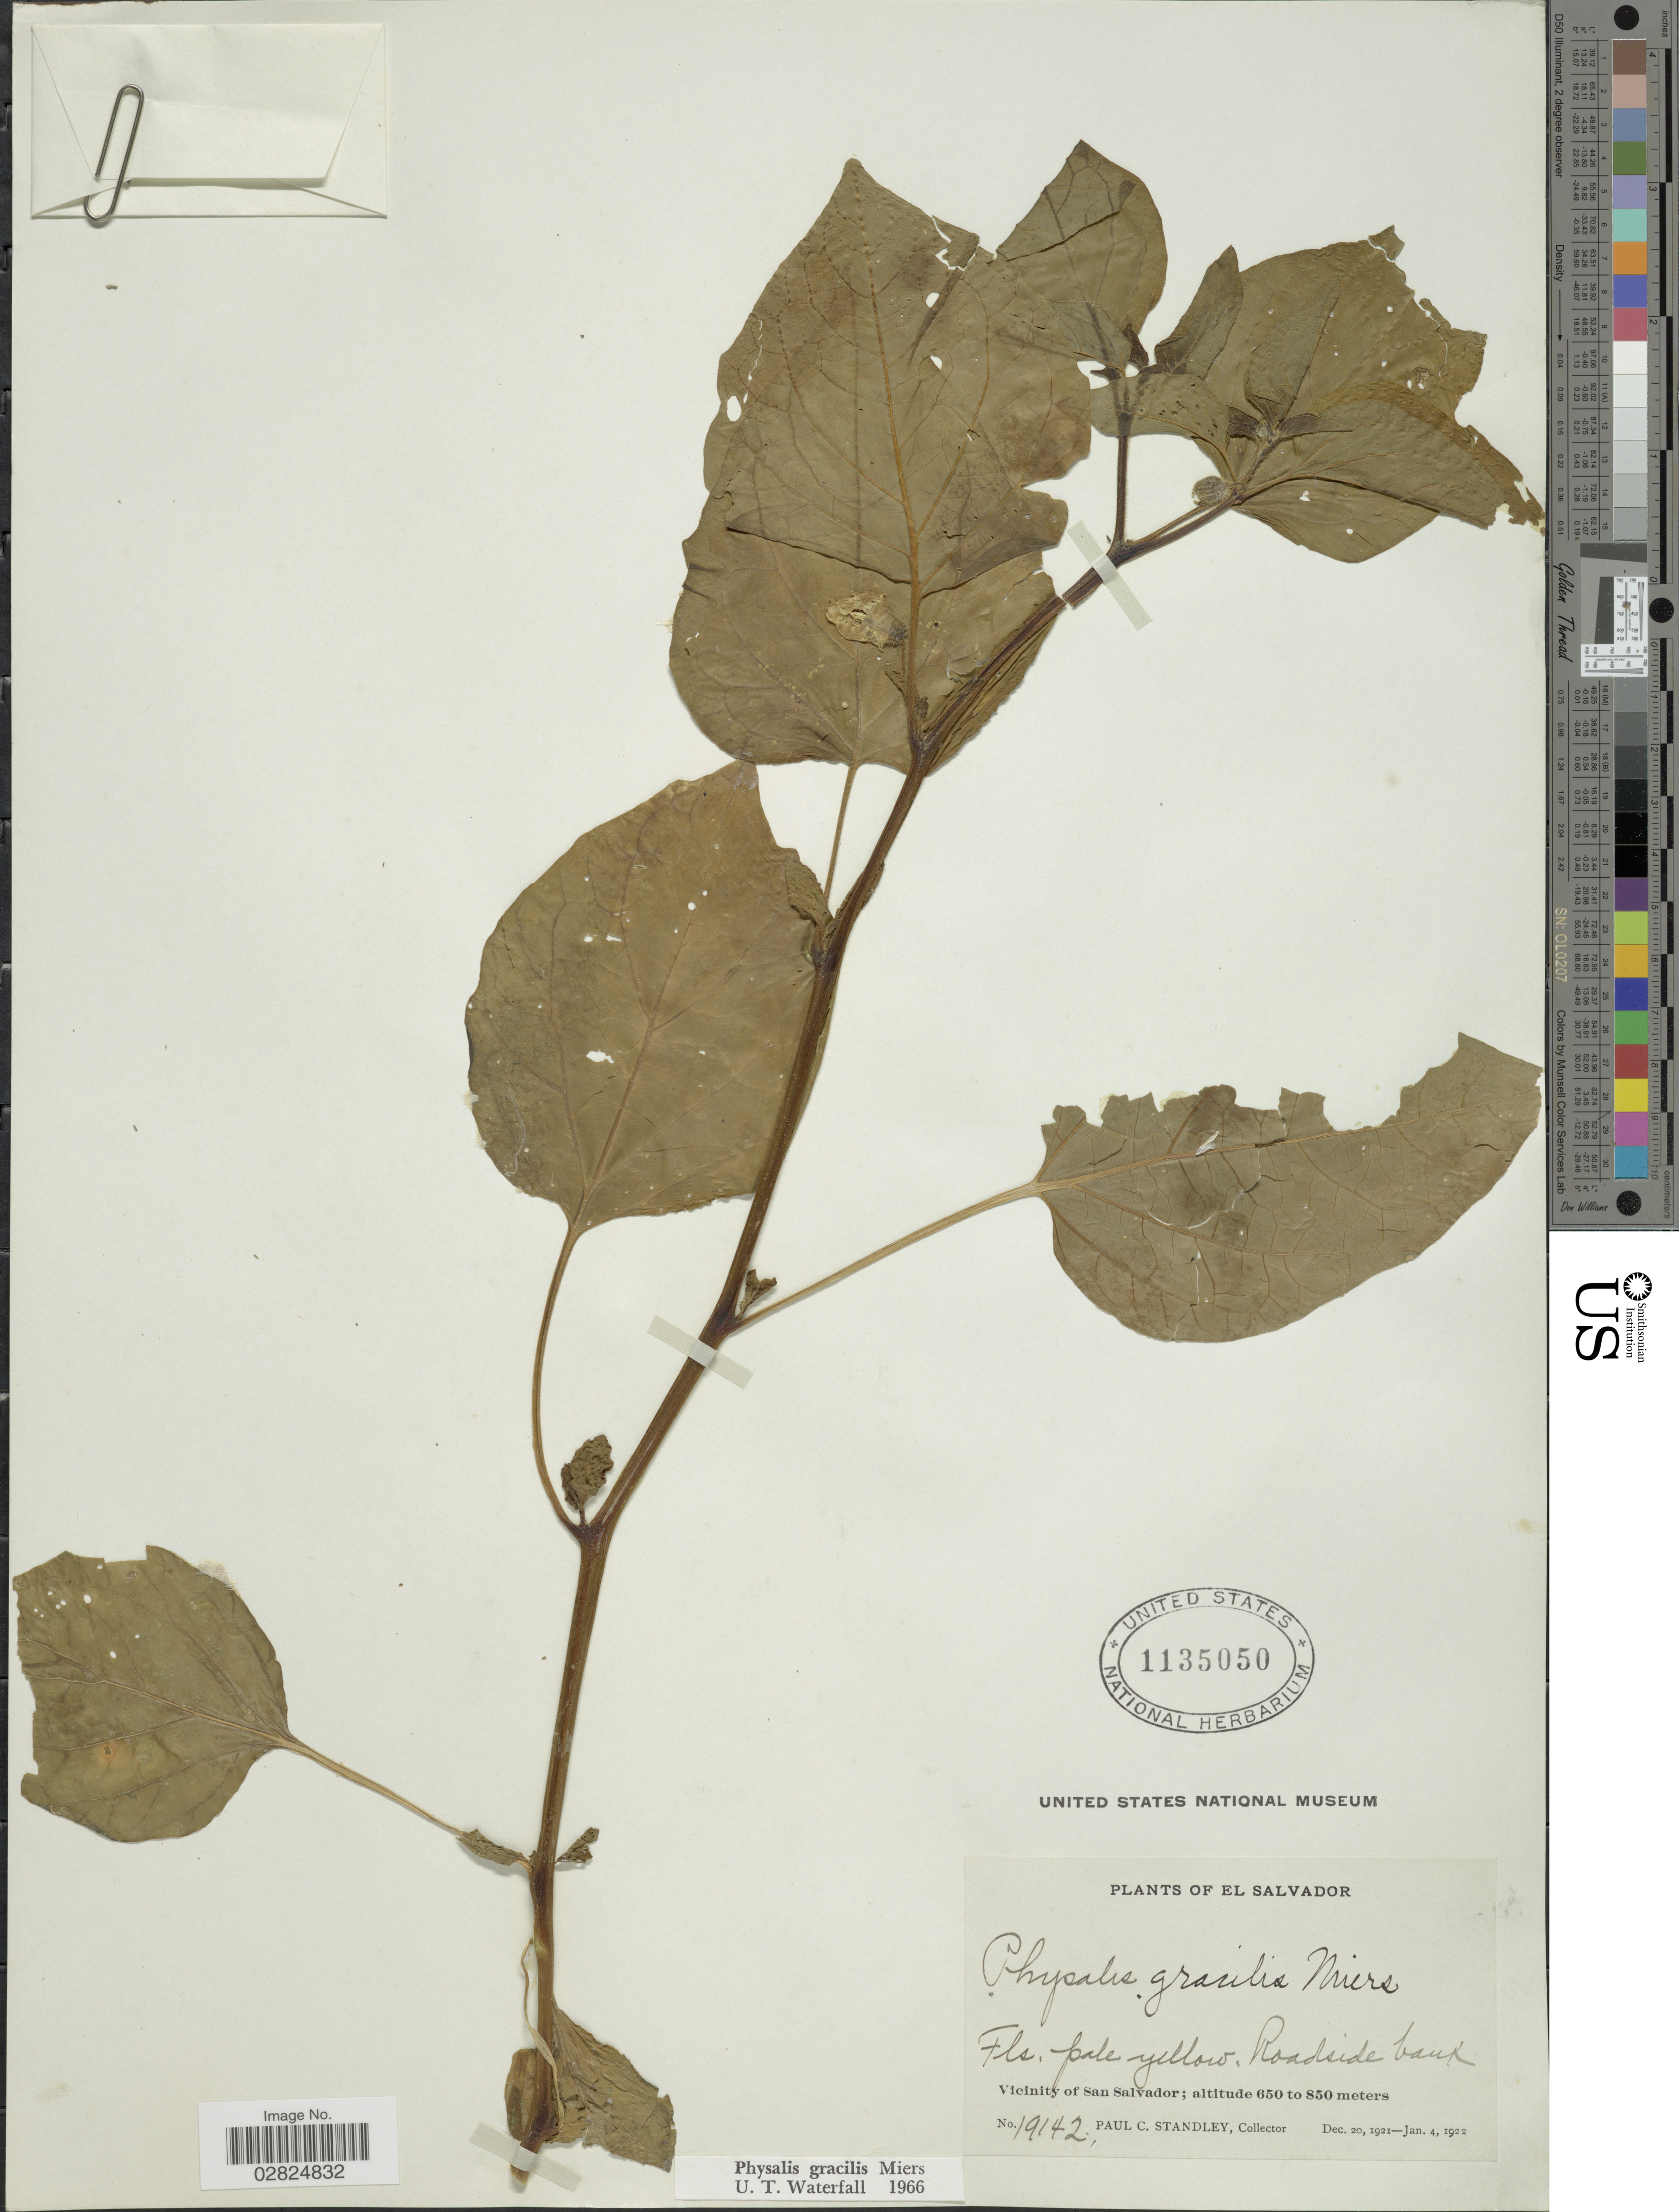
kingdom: Plantae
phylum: Tracheophyta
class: Magnoliopsida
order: Solanales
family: Solanaceae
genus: Physalis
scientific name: Physalis gracilis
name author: Miers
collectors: P. C. Standley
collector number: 19142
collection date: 1921-12-20/1922-01-04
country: El Salvador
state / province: San Salvador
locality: Roadside bank. Vicinity of San Salvador.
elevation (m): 650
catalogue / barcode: US 1135050